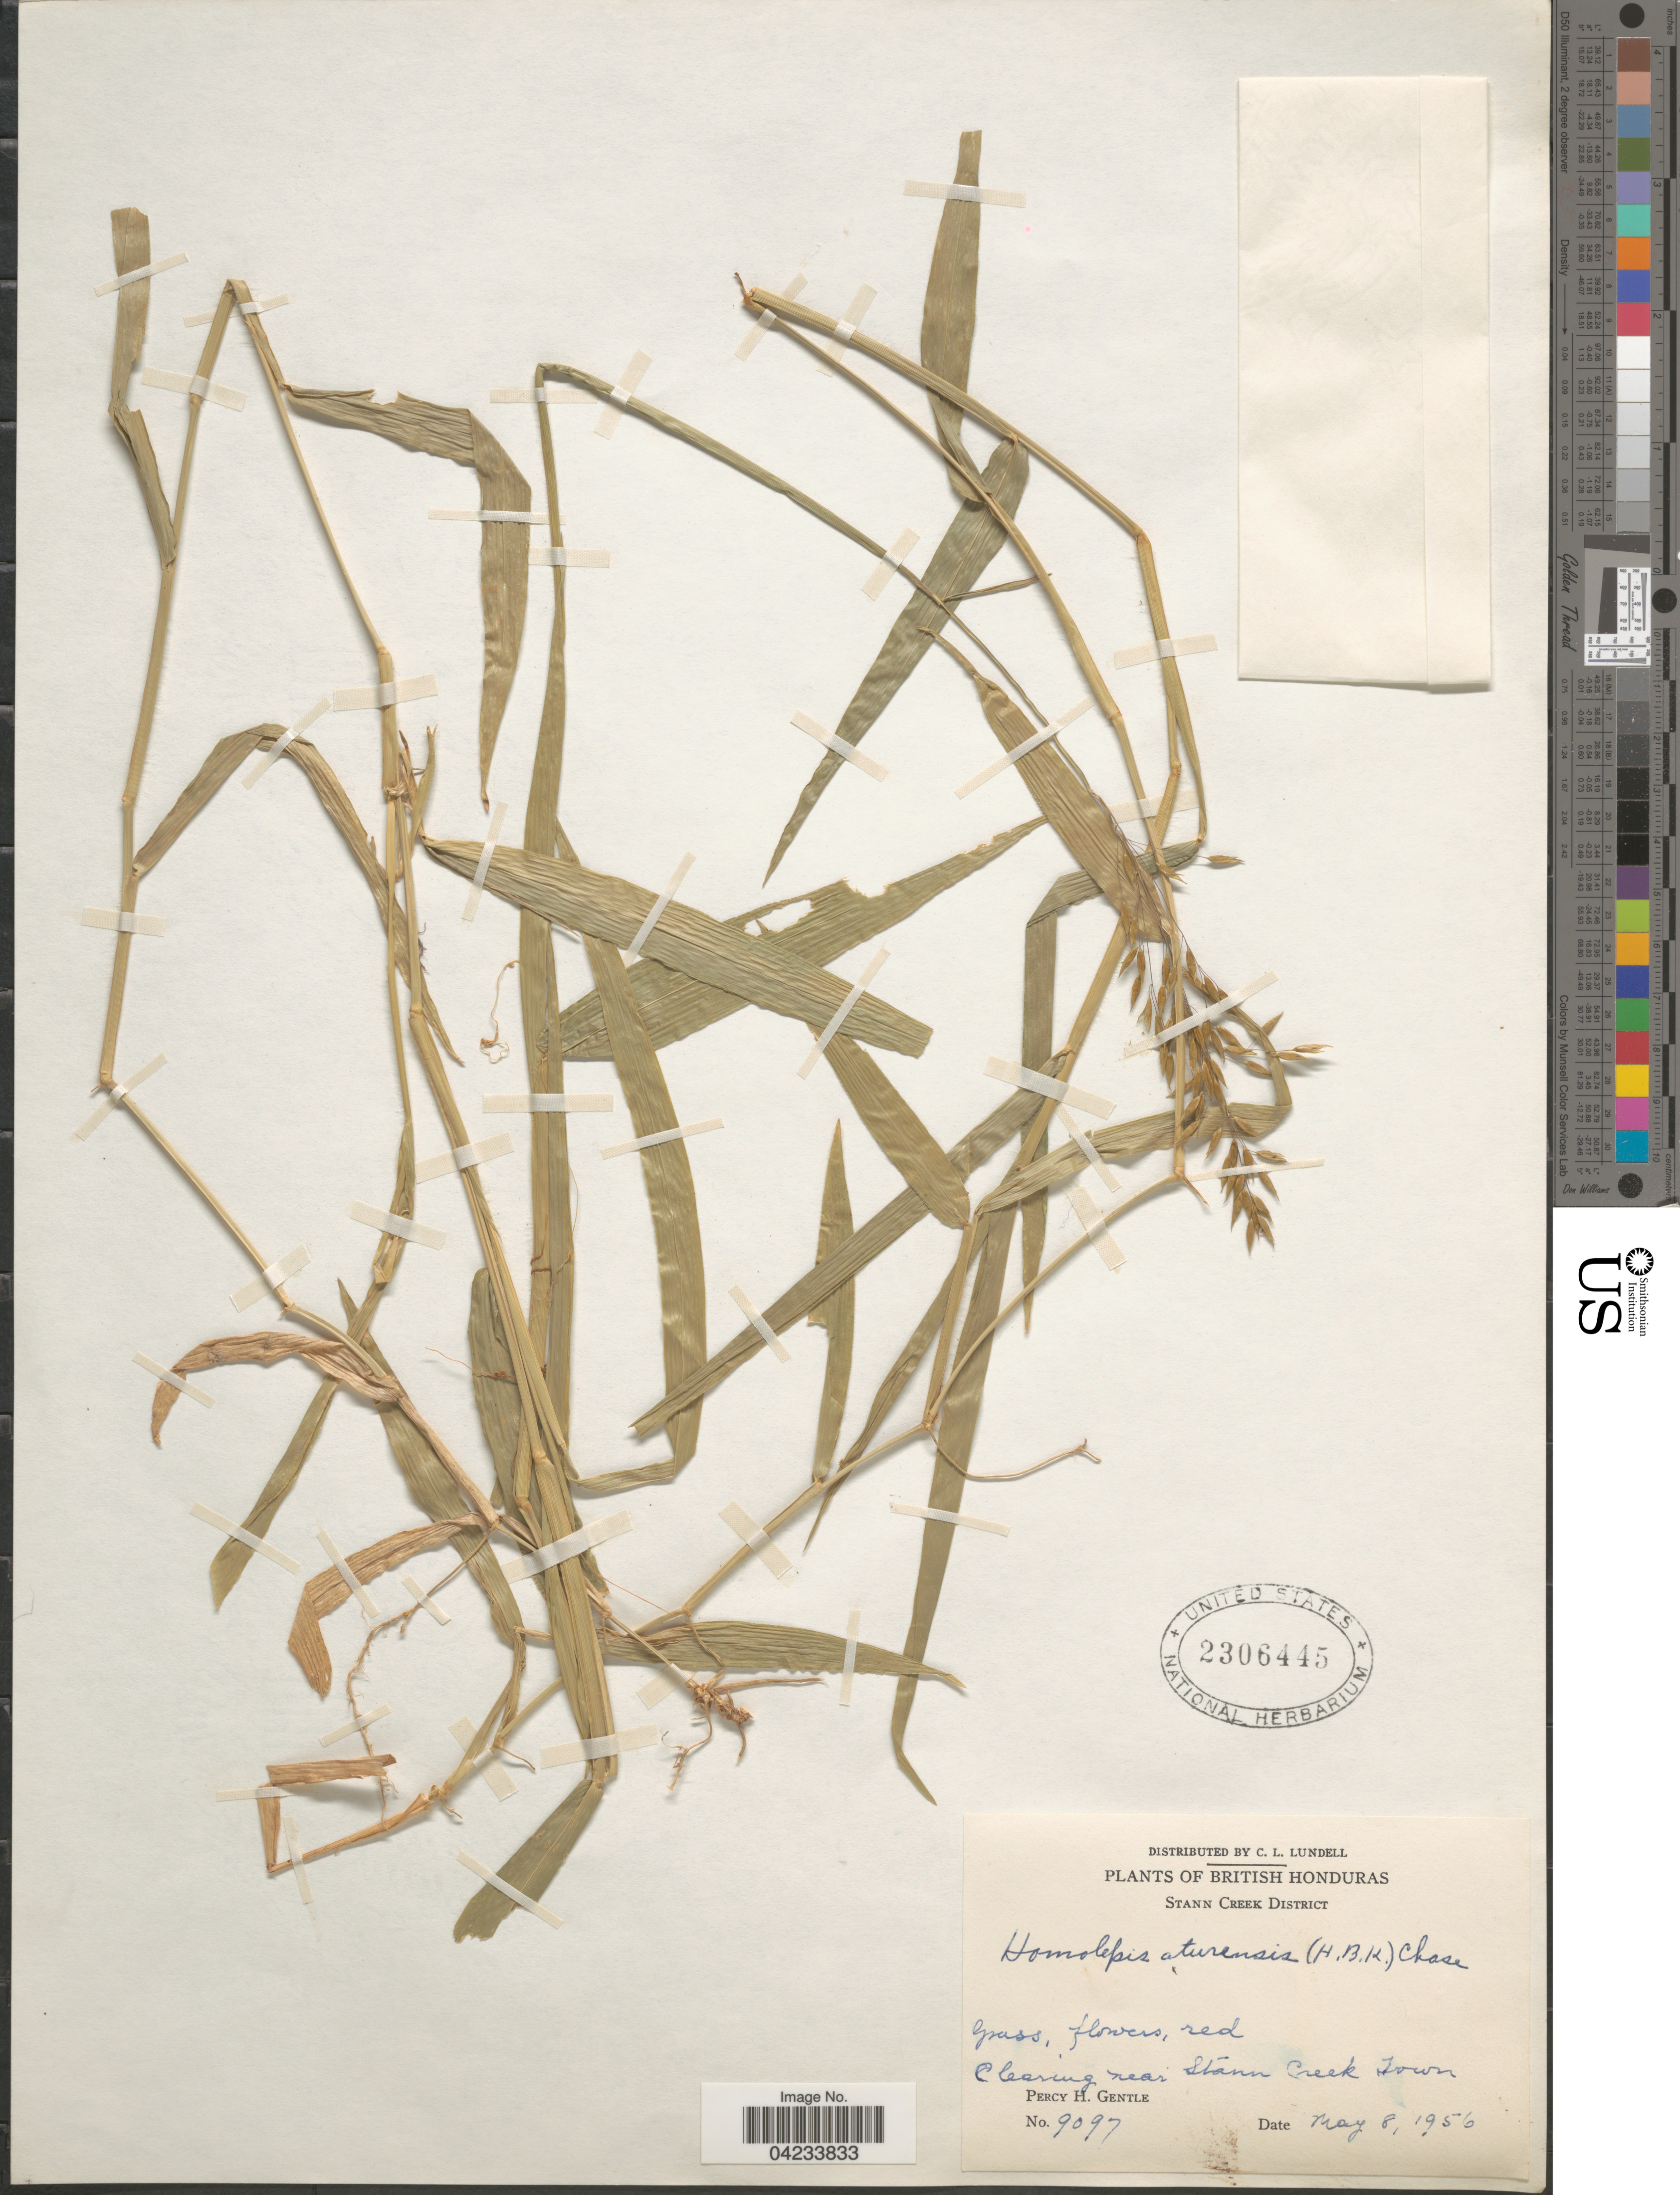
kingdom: Plantae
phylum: Tracheophyta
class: Liliopsida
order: Poales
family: Poaceae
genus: Homolepis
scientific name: Homolepis aturensis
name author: (Kunth) Chase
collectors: P. H. Gentle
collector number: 9097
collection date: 1956-05-08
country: Belize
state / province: Stann Creek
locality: British Honduras. Stann Creek District. Clearing near Stann Creek Town.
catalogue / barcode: US 2306445